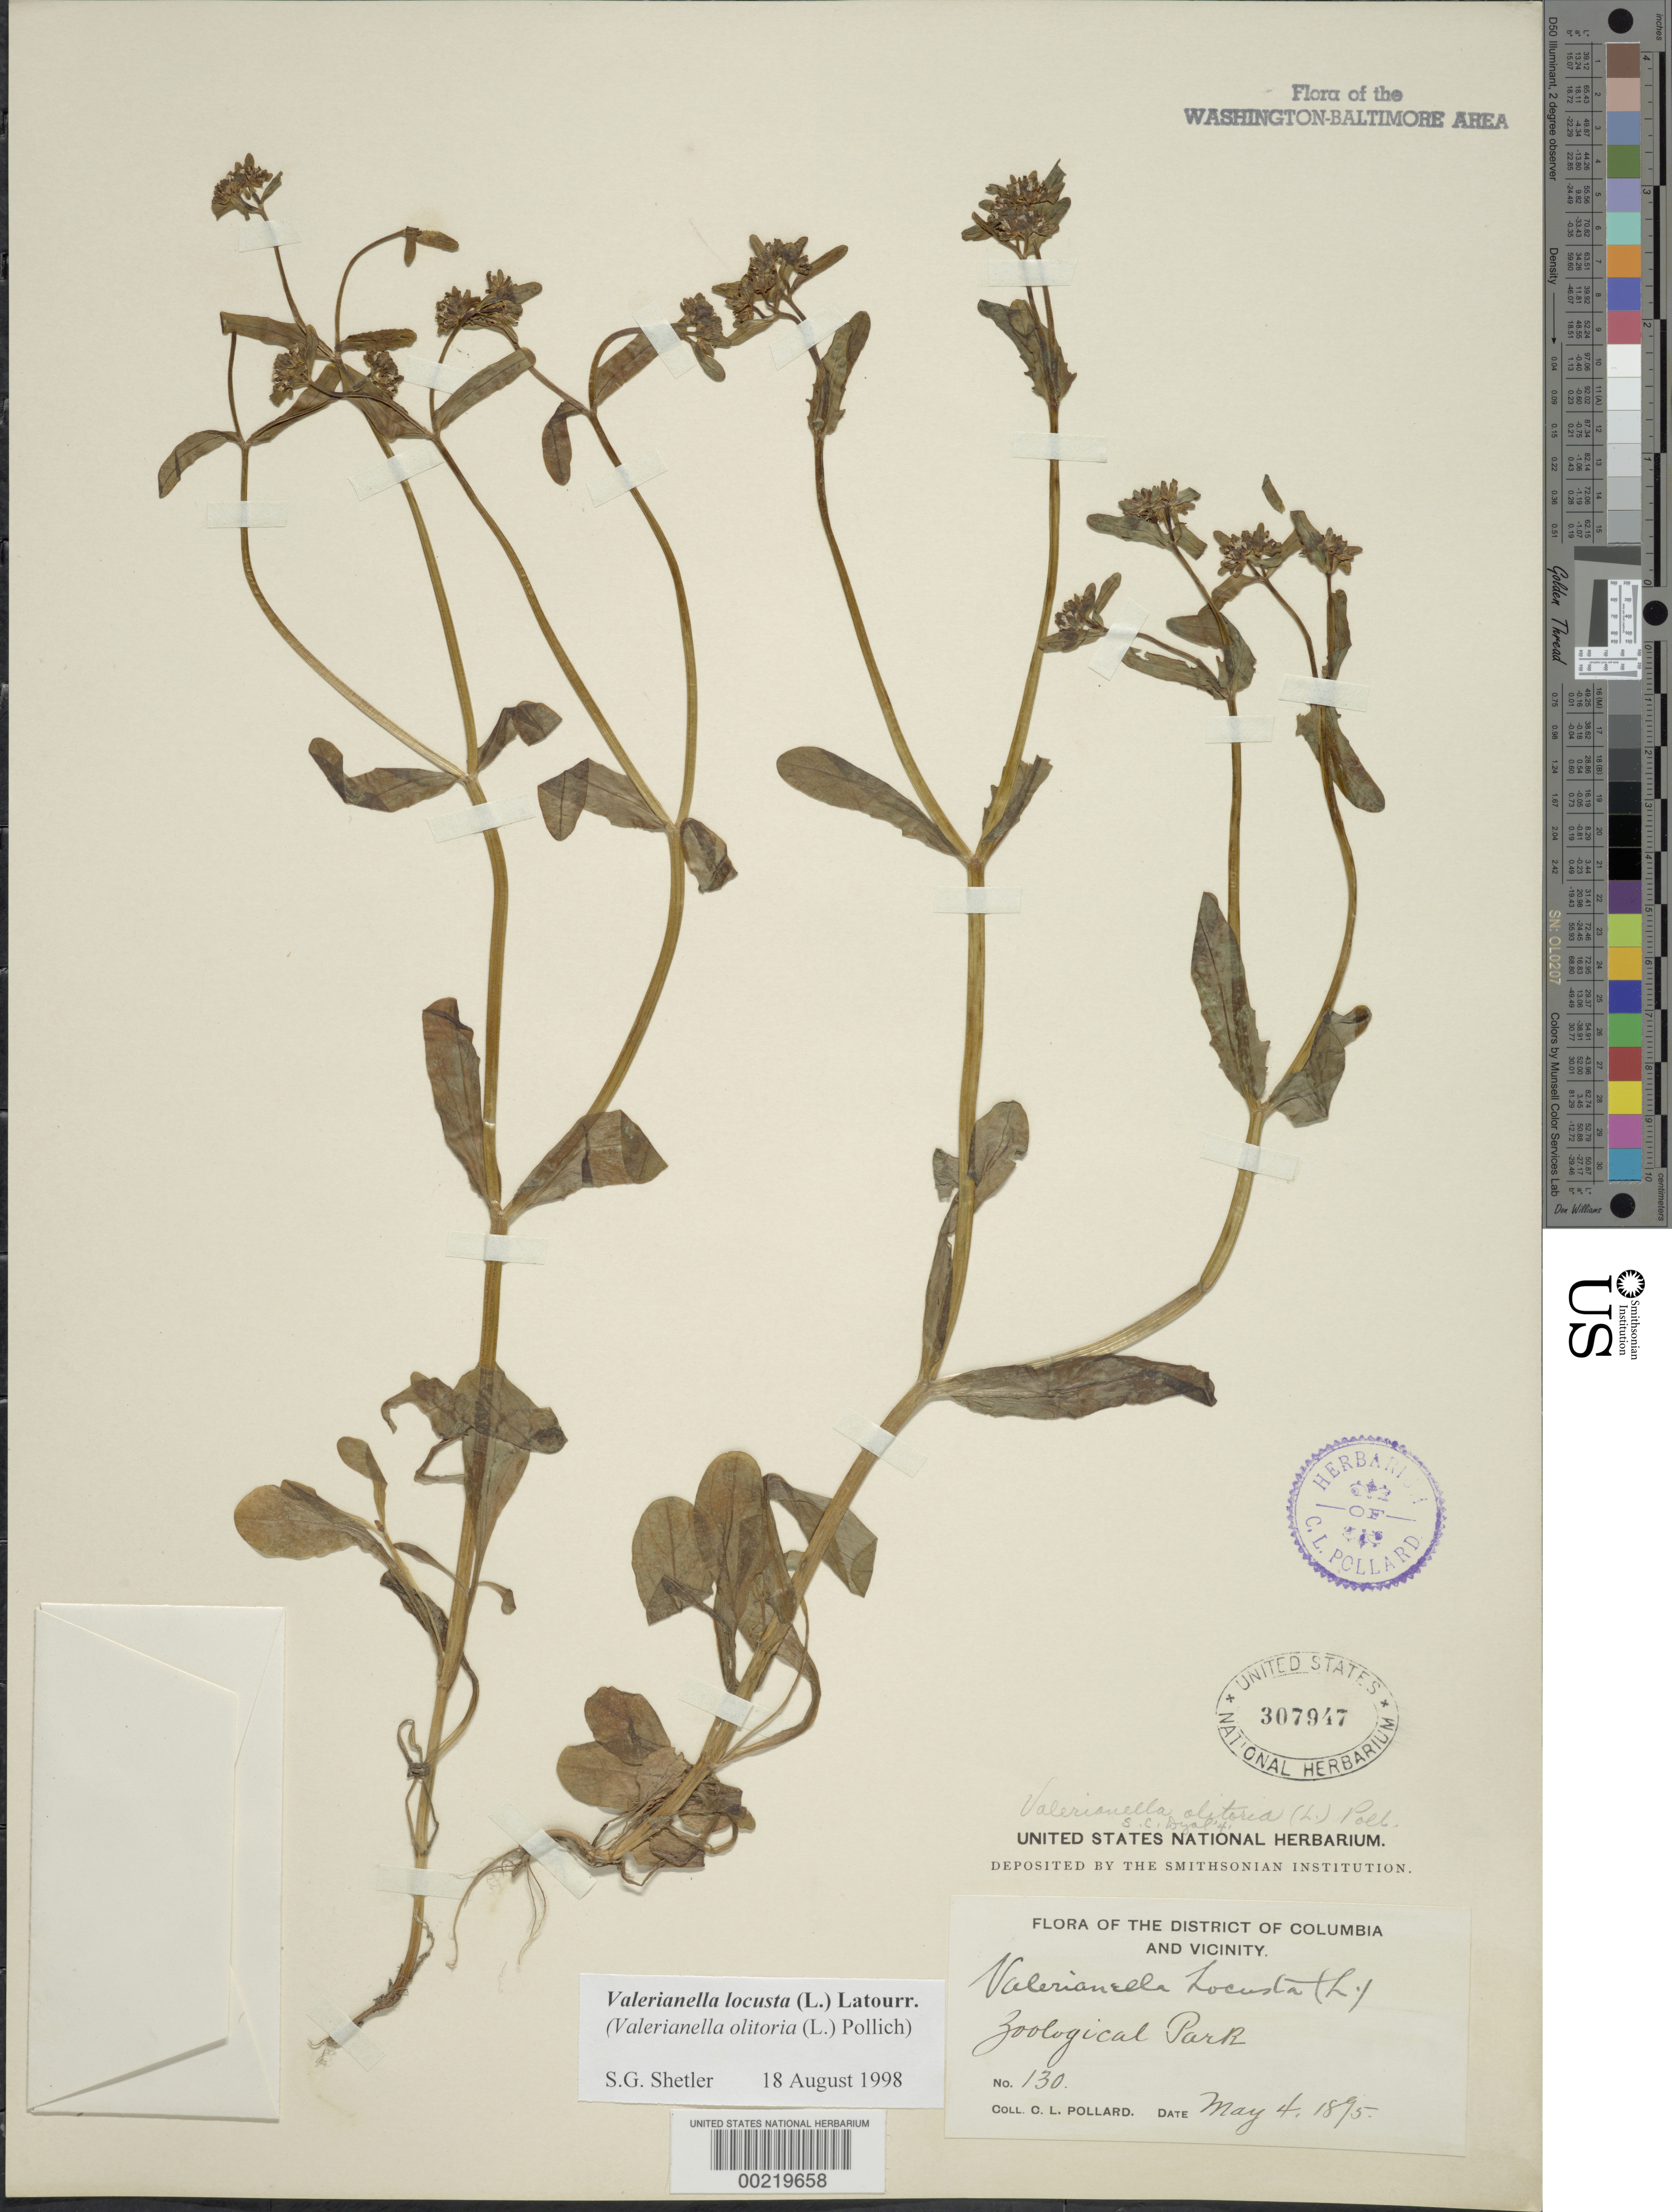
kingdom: Plantae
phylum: Tracheophyta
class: Magnoliopsida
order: Dipsacales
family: Caprifoliaceae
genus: Valerianella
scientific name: Valerianella locusta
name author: (L.) Latourr.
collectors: C. L. Pollard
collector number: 130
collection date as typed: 04 May 1895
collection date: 1895-05-04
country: United States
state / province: District of Columbia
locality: Zoological Park Rock Creek Park and vicinity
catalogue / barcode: US 307947